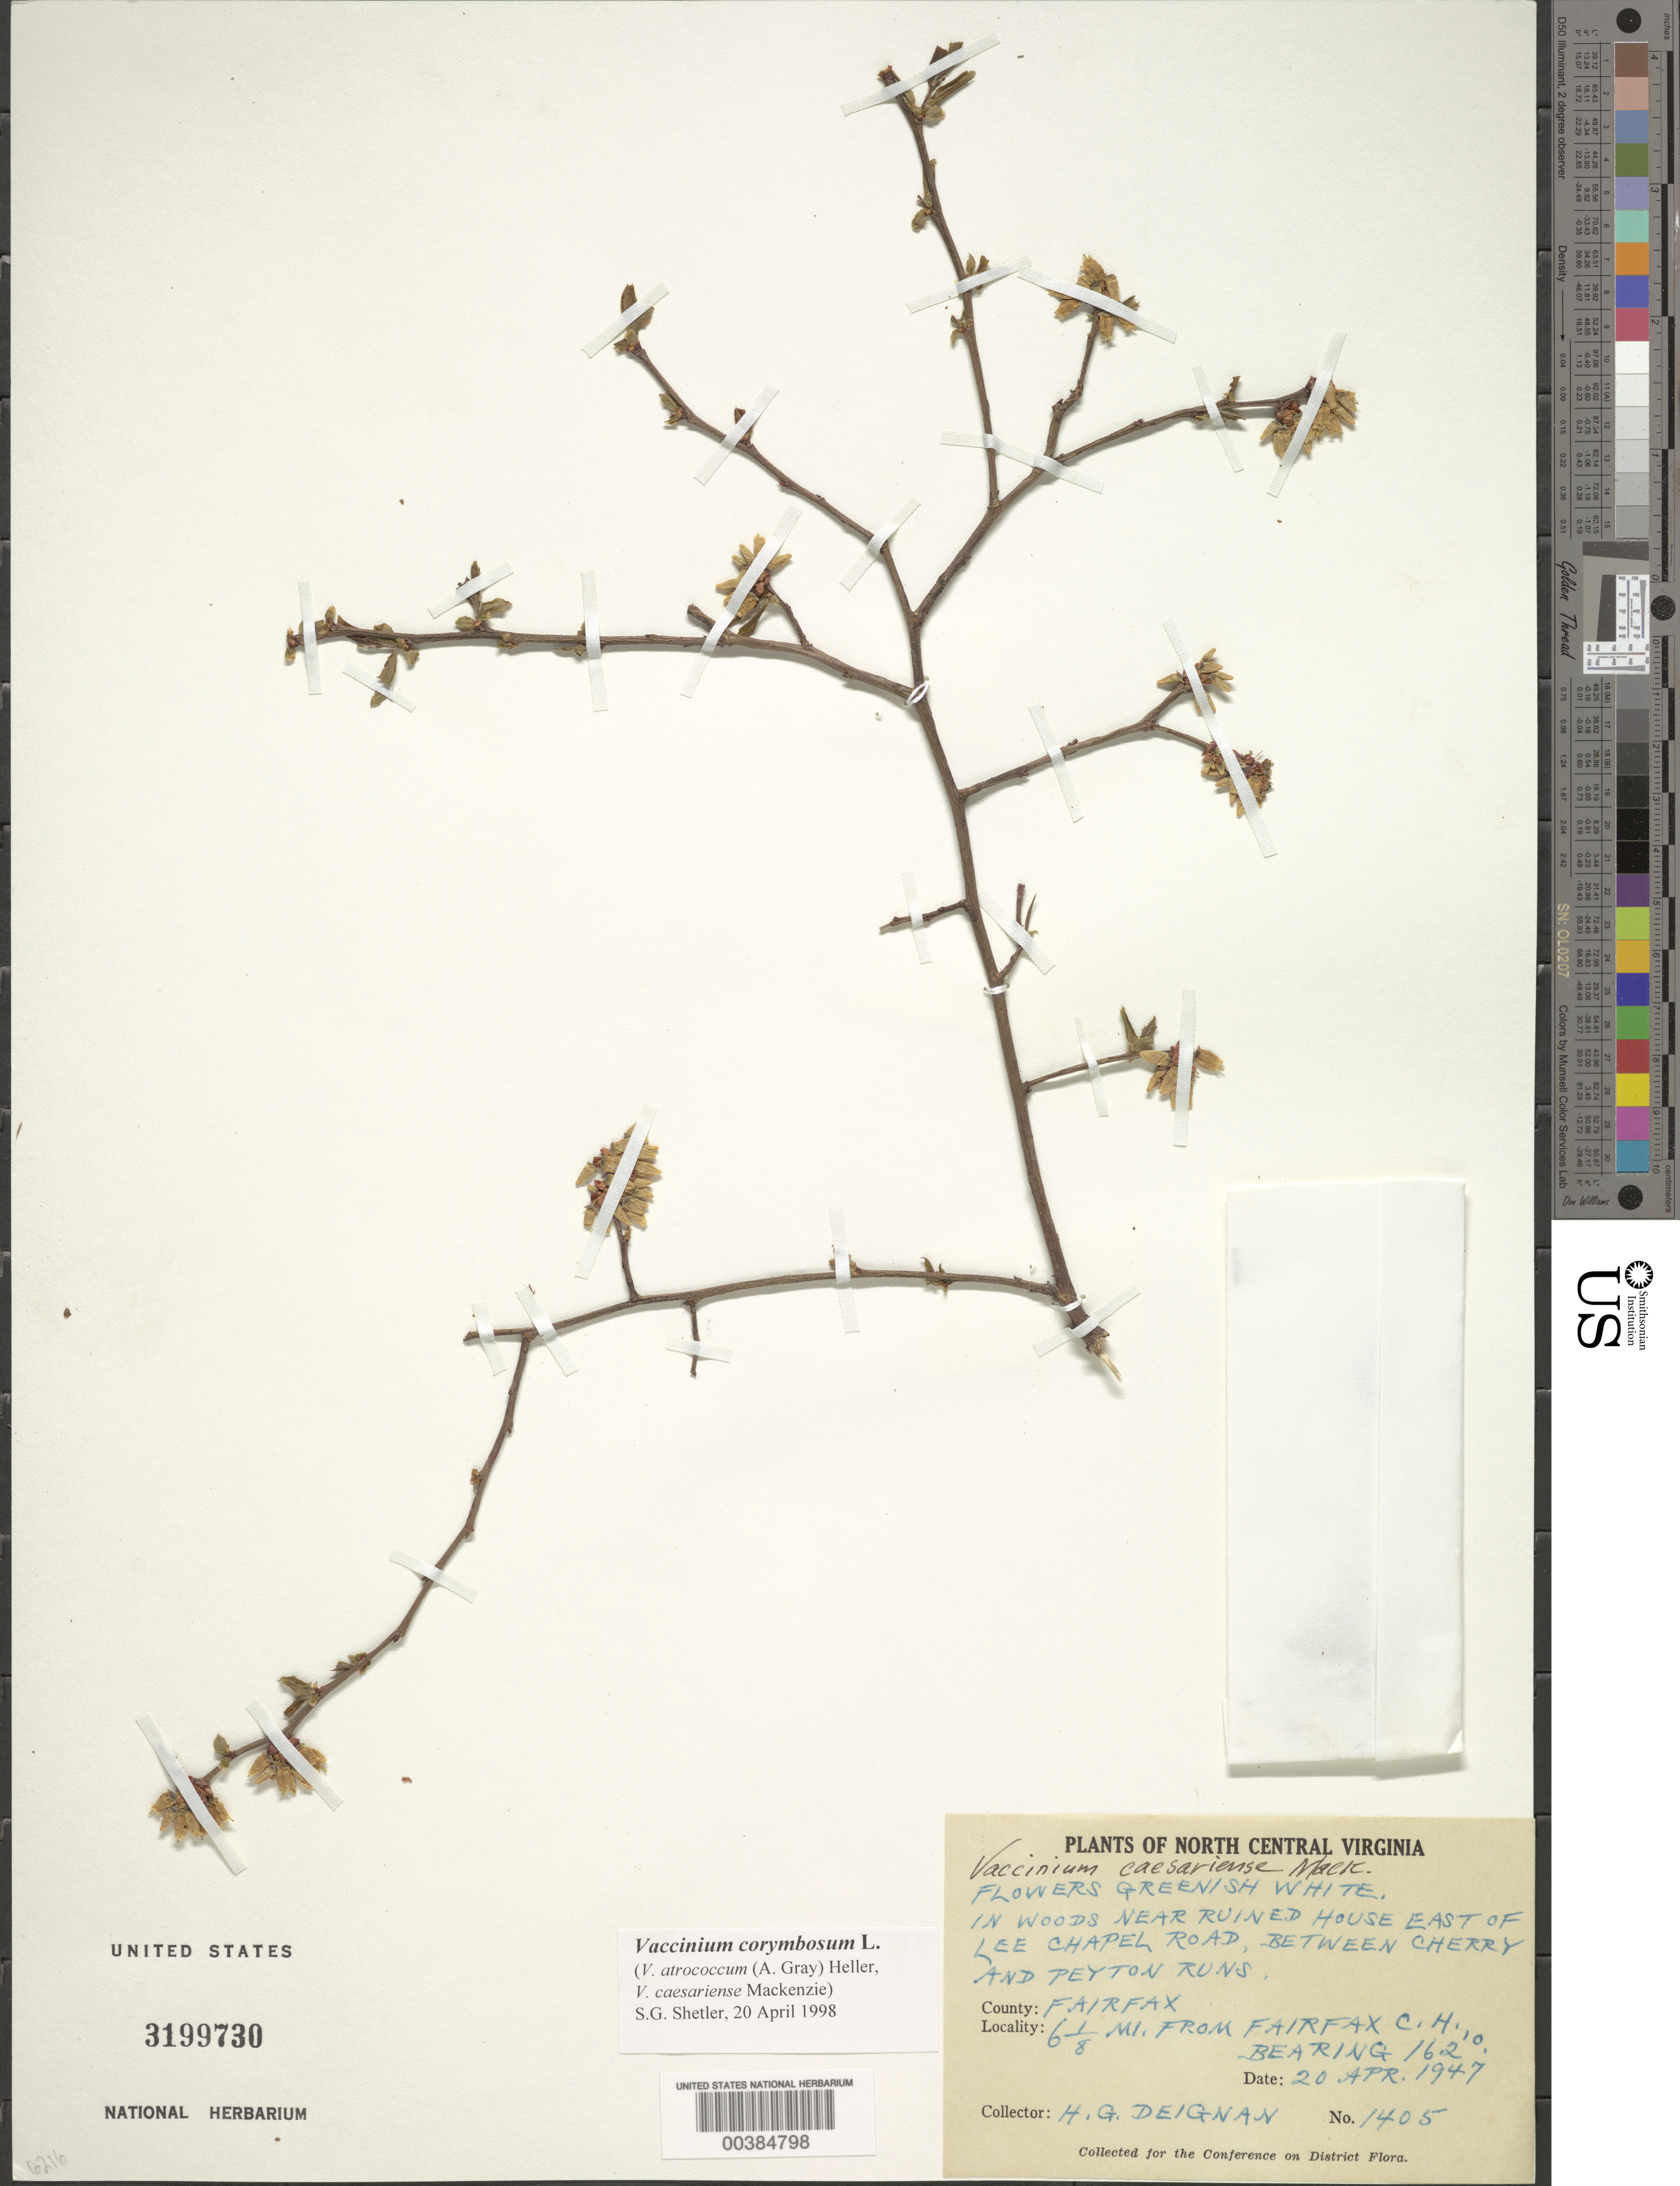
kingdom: Plantae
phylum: Tracheophyta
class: Magnoliopsida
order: Ericales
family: Ericaceae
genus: Vaccinium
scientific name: Vaccinium corymbosum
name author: L.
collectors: H. Deignan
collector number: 1405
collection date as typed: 20 Apr 1947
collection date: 1947-04-20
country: United States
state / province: Virginia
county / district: Fairfax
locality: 6.2 M from Fairfax County Court House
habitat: In woods near ruined house e of Lee Chapel Road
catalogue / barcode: US 3199730